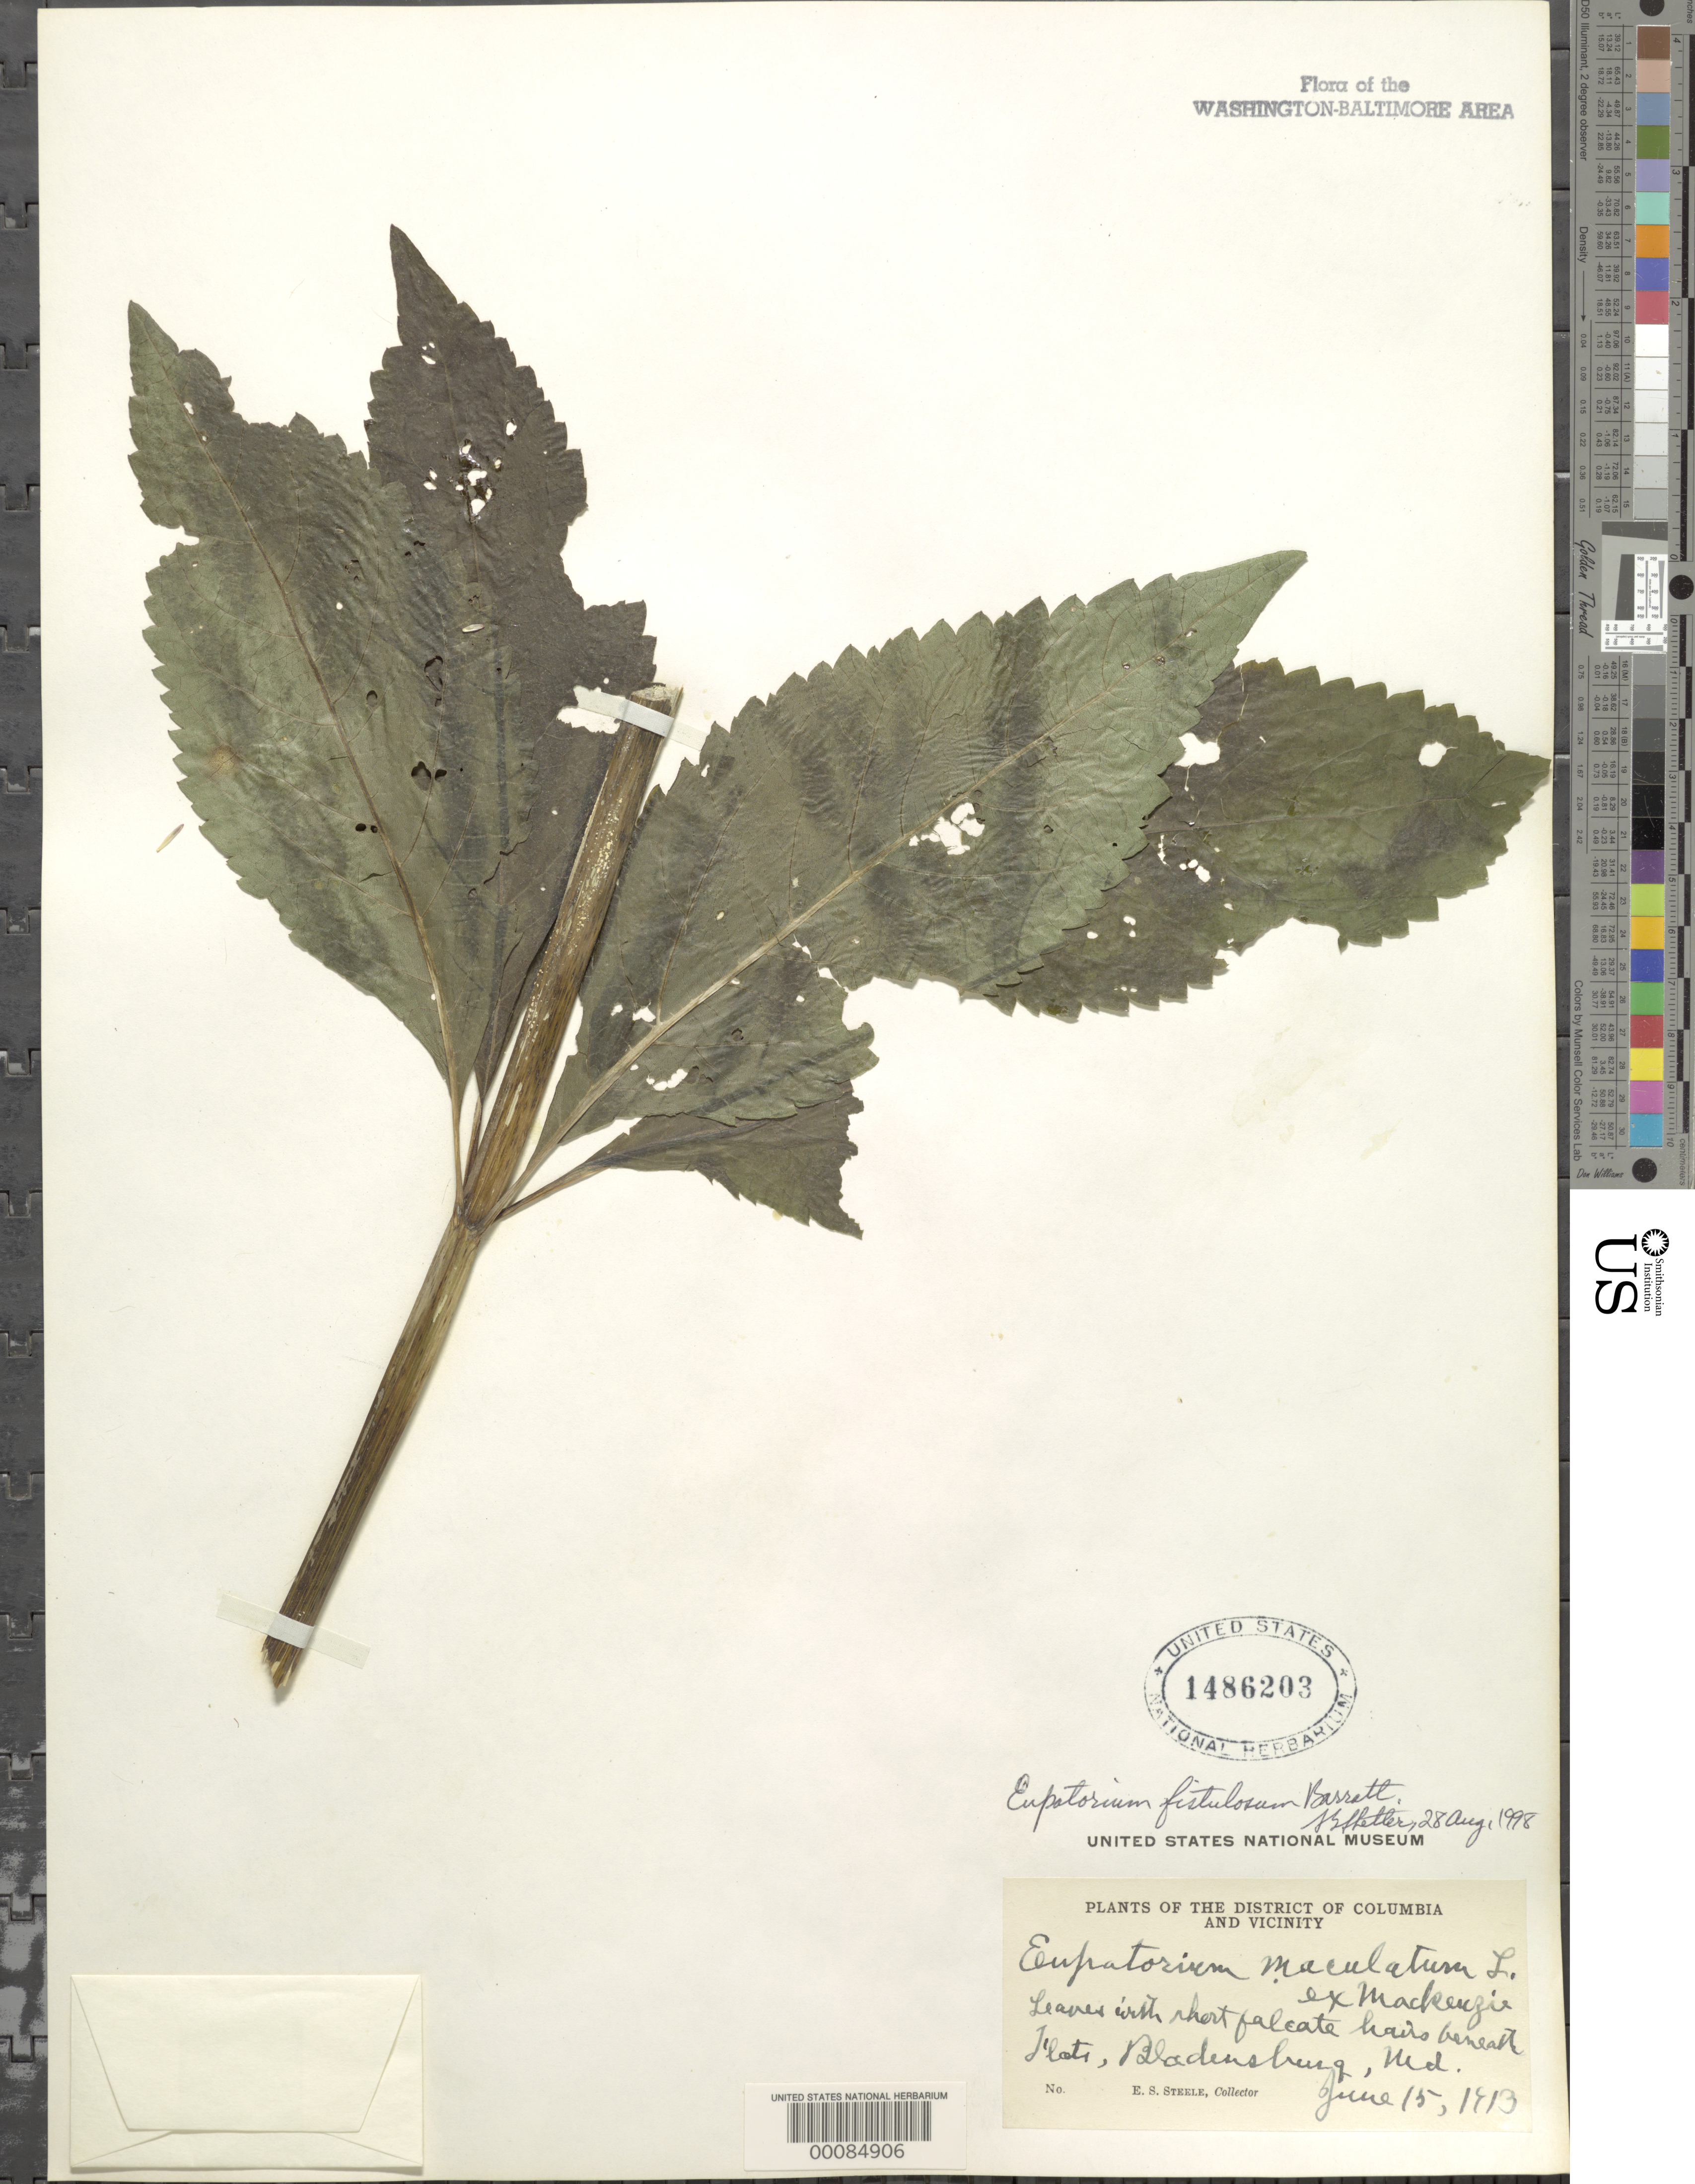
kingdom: Plantae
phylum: Tracheophyta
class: Magnoliopsida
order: Asterales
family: Asteraceae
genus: Eupatorium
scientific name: Eupatorium fistulosum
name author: Barratt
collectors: E. Steele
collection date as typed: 15 Jun 1913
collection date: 1913-06-15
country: United States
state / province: Maryland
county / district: Prince George's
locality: Bladensburg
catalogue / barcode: US 1486203